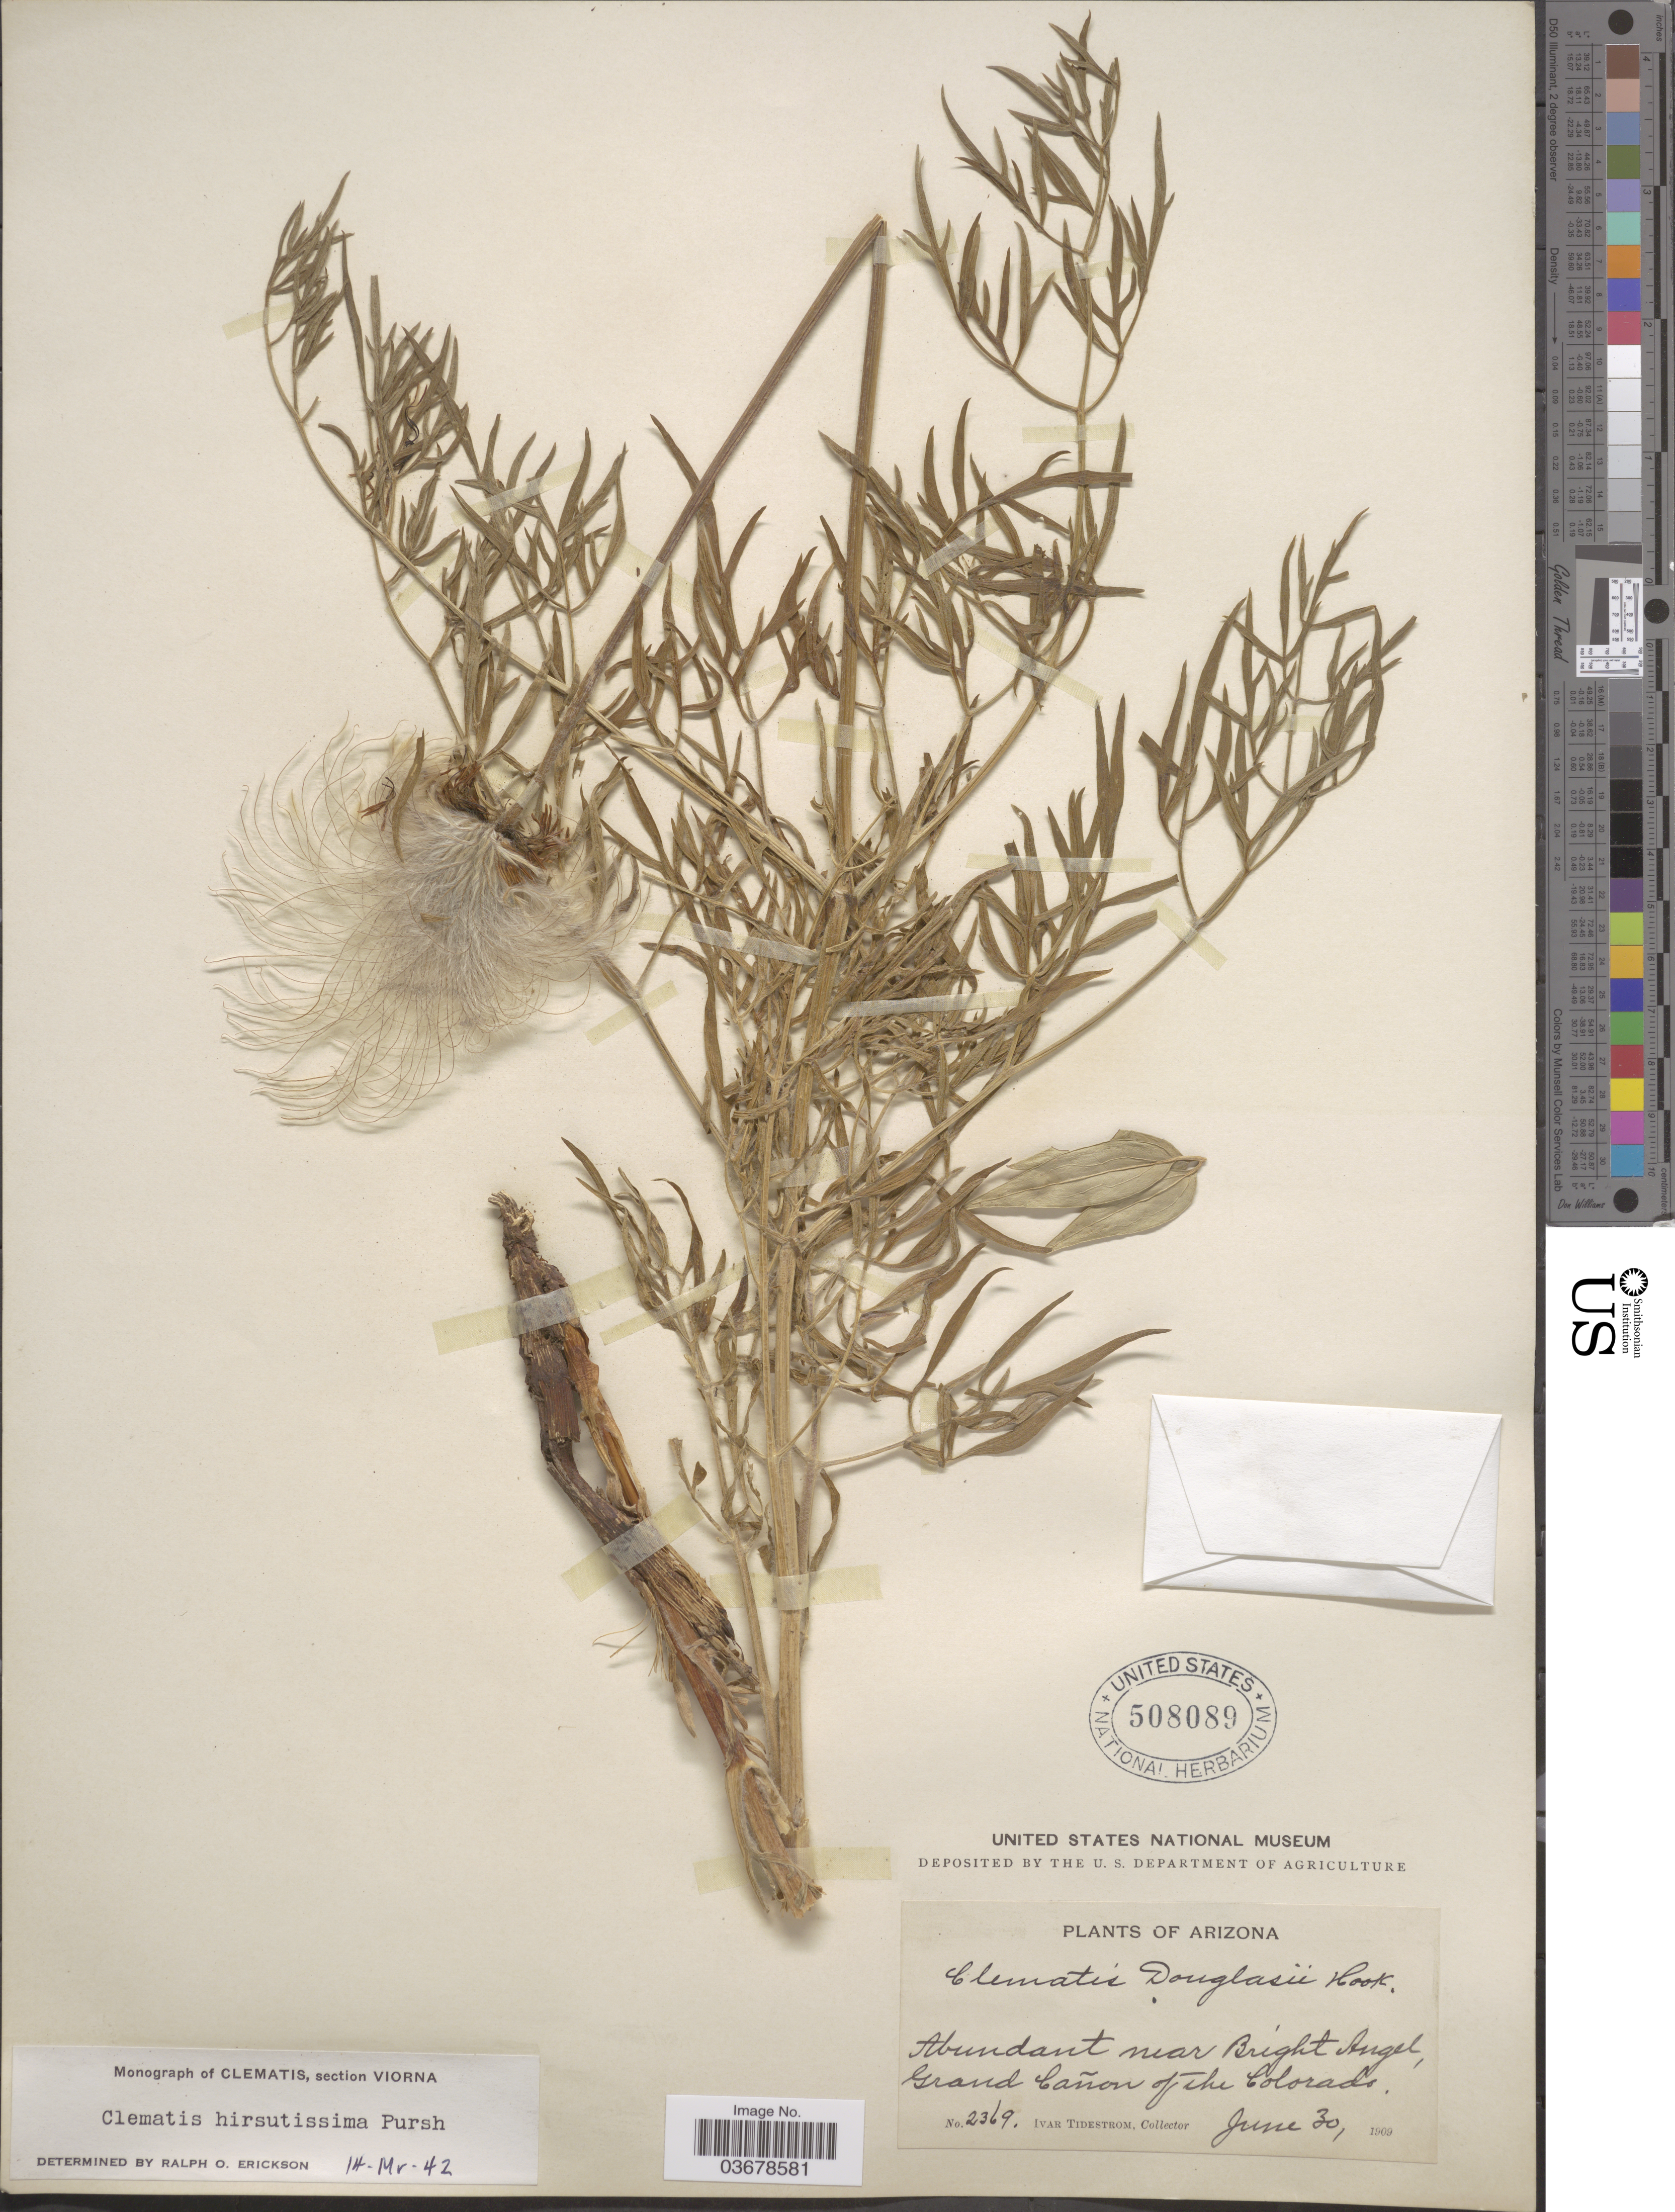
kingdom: Plantae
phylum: Tracheophyta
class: Magnoliopsida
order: Ranunculales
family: Ranunculaceae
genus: Clematis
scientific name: Clematis viorna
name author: L.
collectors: I. F. Tidestrom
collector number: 2369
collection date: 1909-06-30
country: United States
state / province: Arizona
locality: Near Bright Angel, Grand Cañon of the Colorado.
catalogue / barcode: US 508089